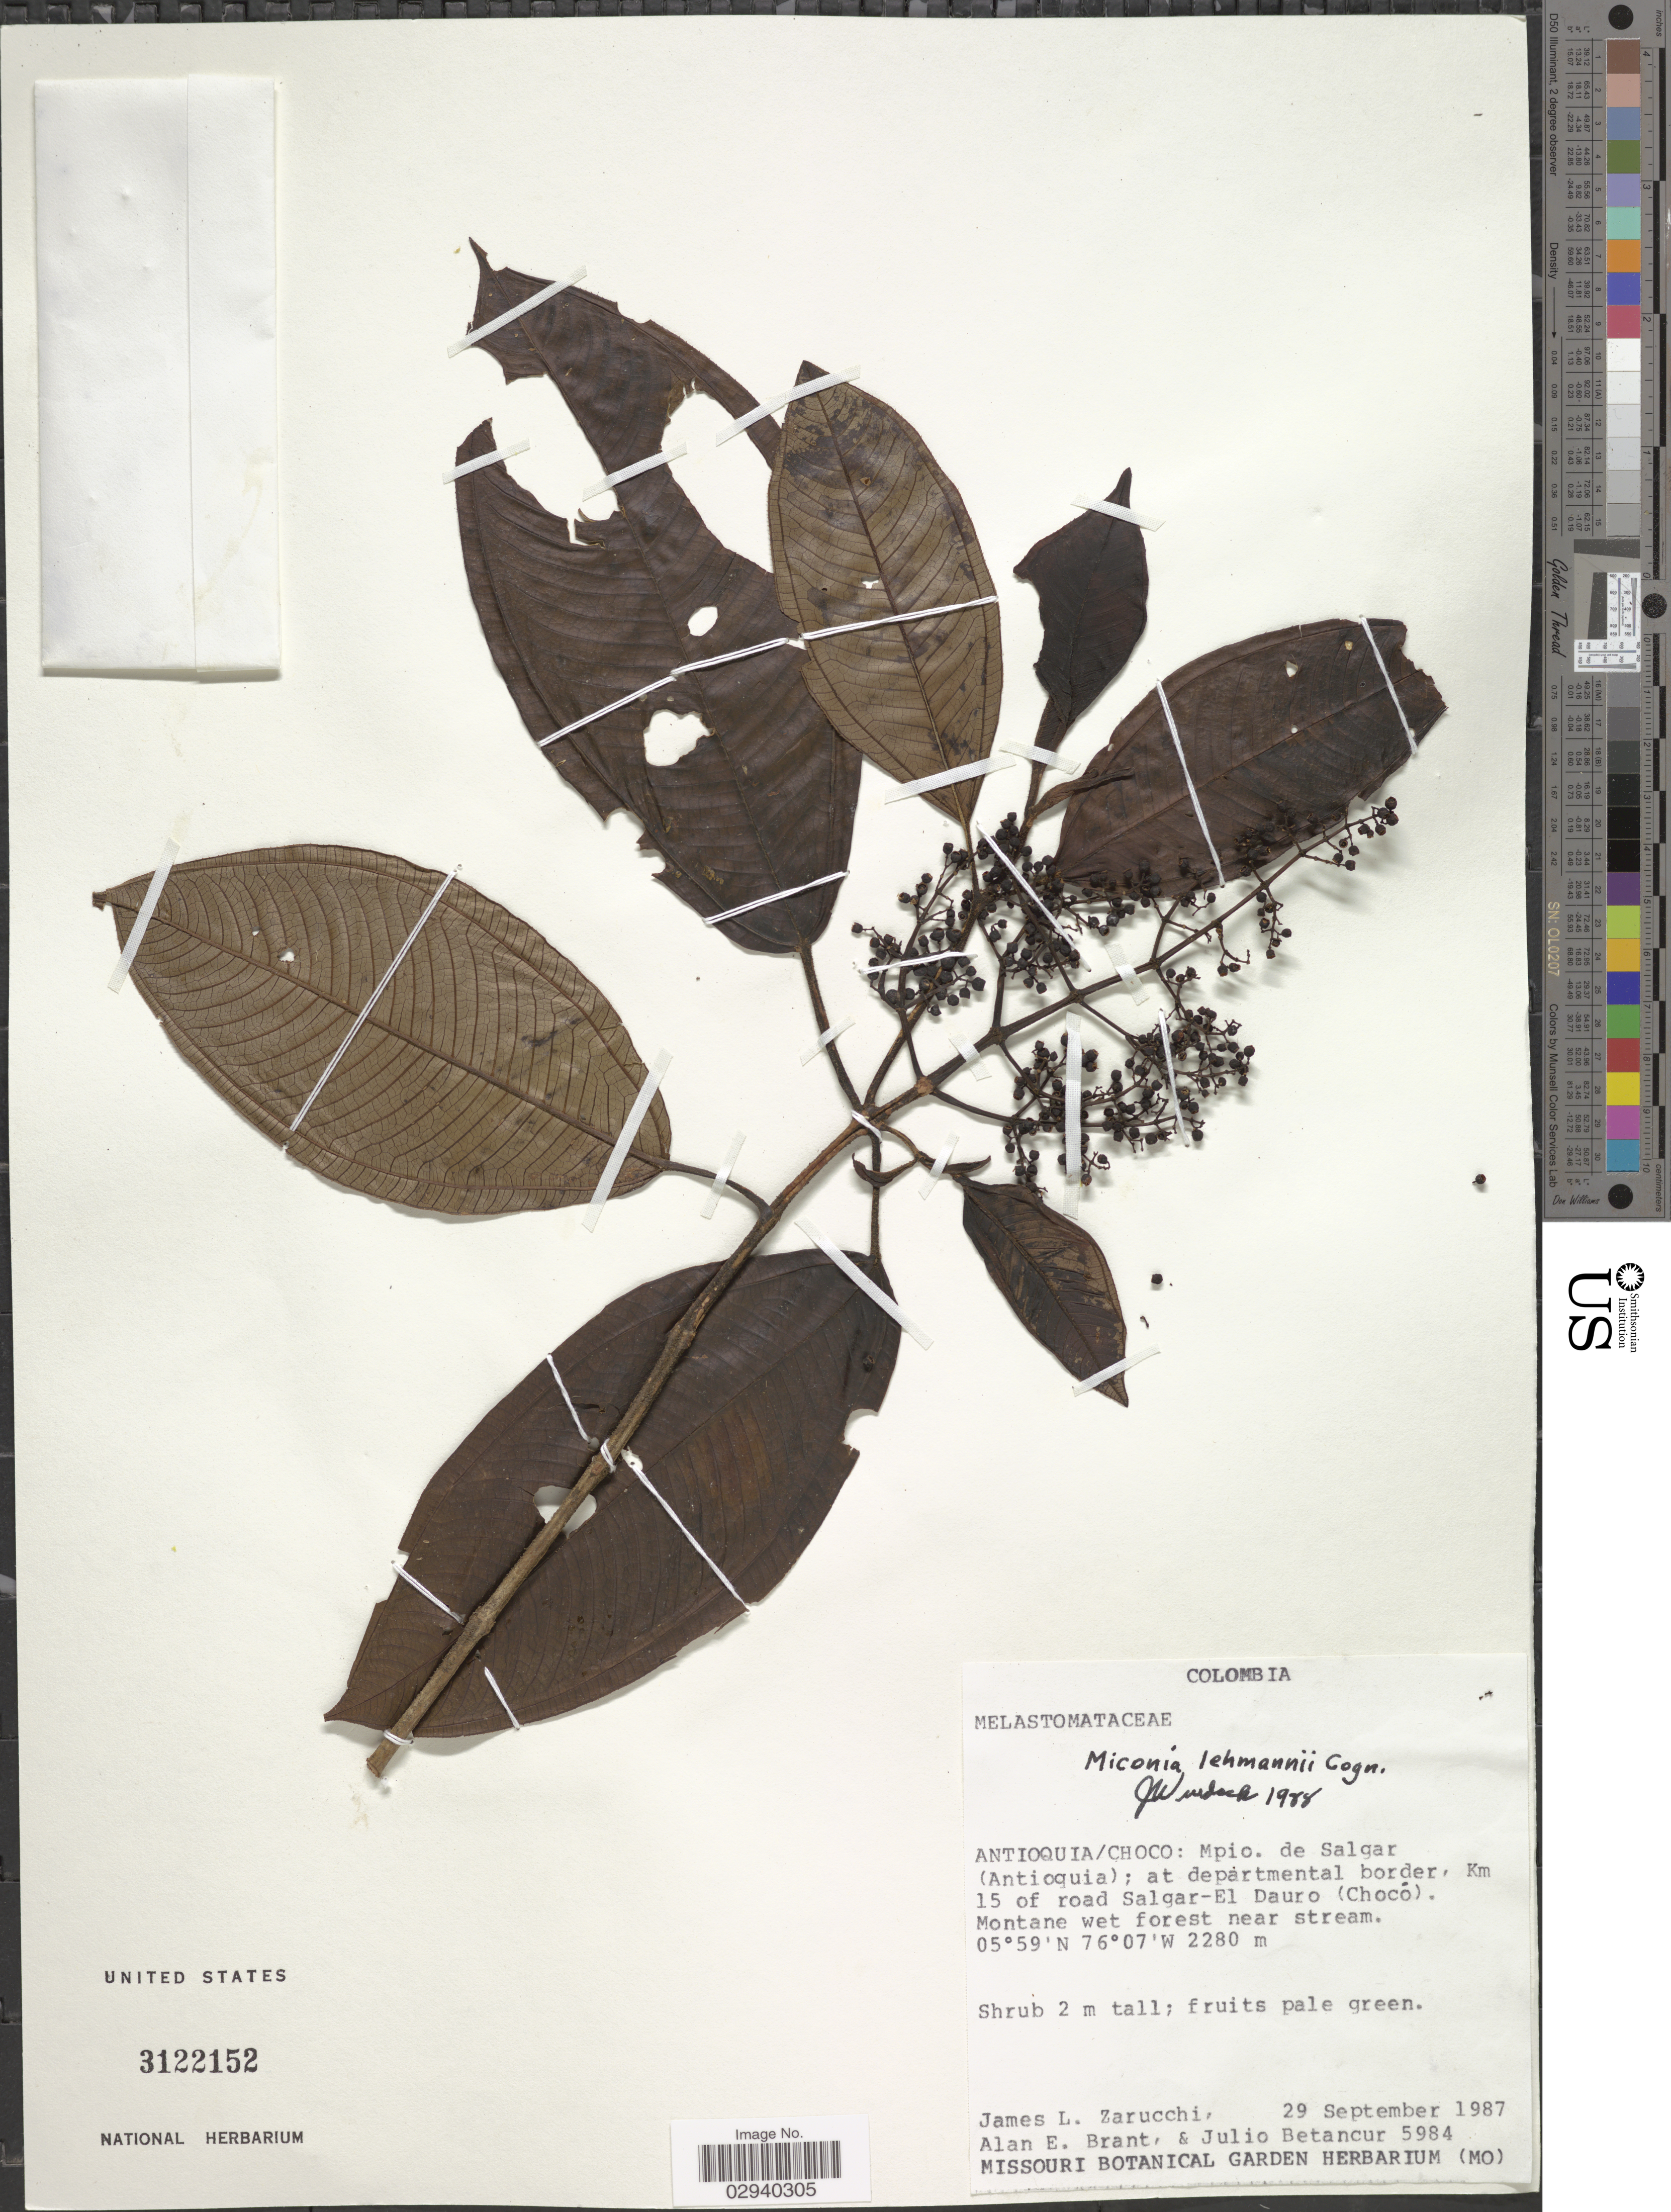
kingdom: Plantae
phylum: Tracheophyta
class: Magnoliopsida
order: Myrtales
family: Melastomataceae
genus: Miconia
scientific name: Miconia lehmannii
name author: Cogn.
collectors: J. L. Zarucchi, A. Brant & J. Betancur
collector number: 5984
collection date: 1987-09-29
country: Colombia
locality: Antioquia/Choco: Mpio. de Salgar (Antioquia); at departmental border, Km 15 of road Salgar-El Dauro (Chocó).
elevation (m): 2280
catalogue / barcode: US 3122152